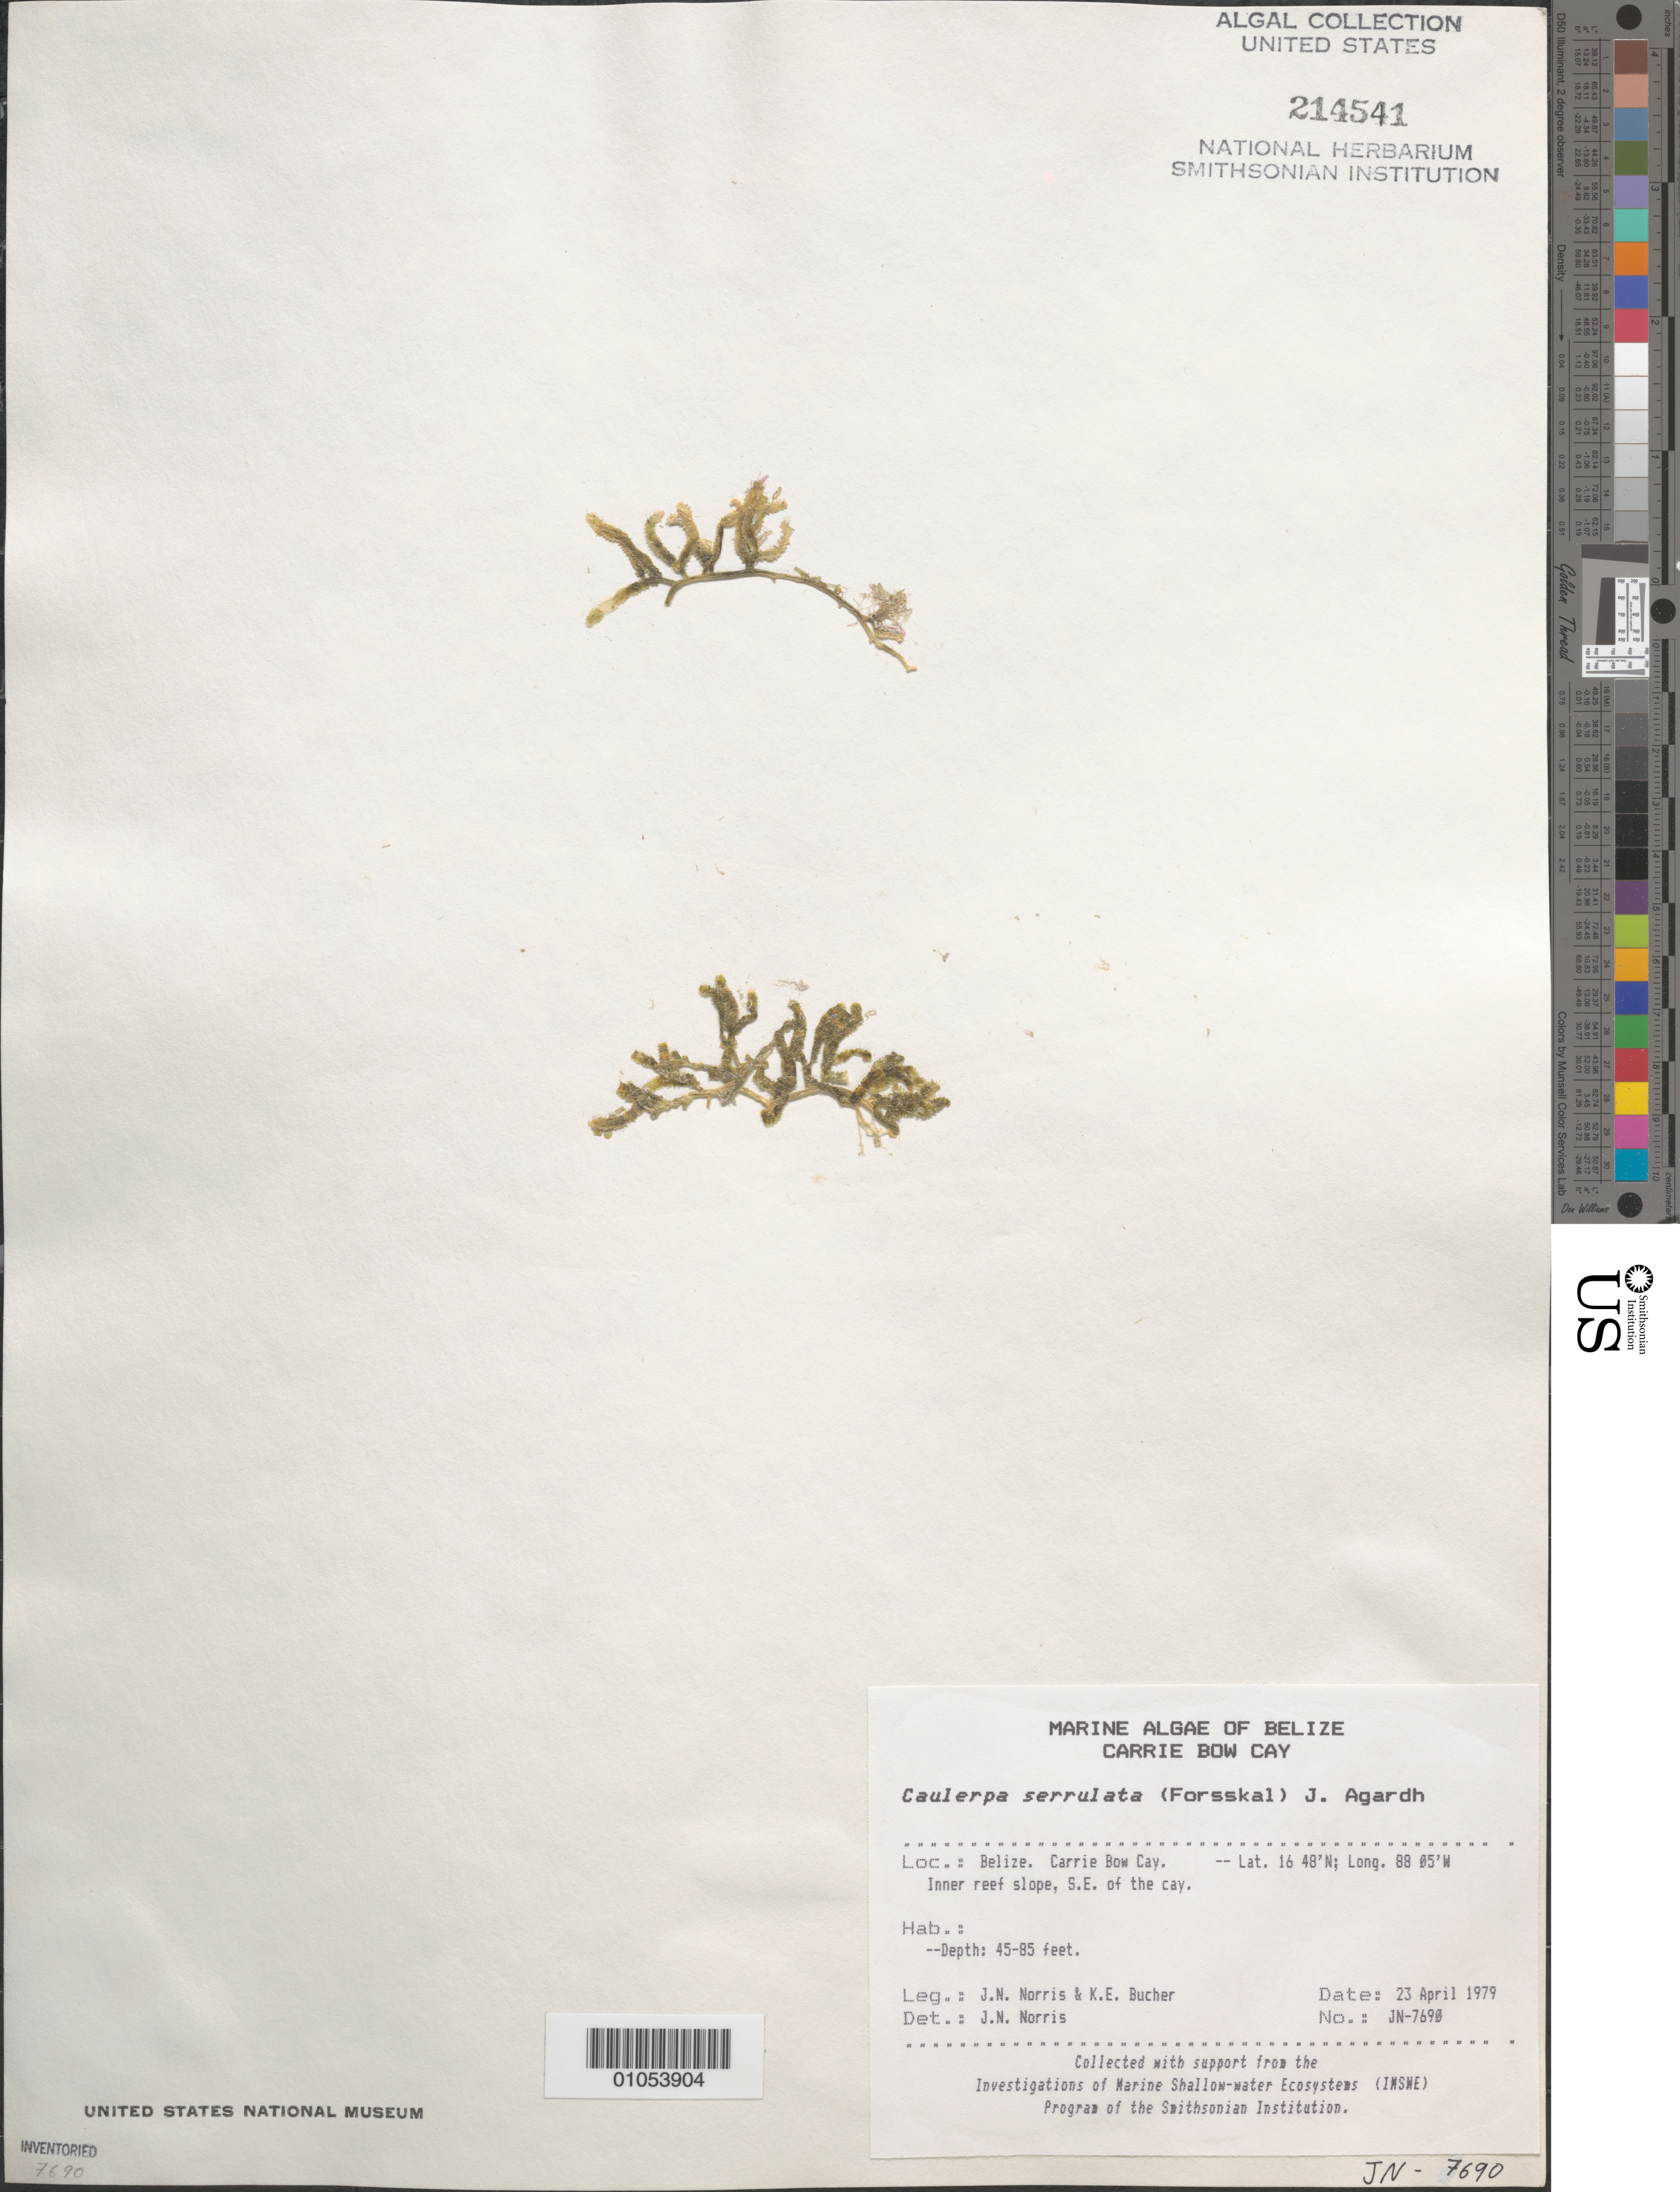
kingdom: Plantae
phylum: Chlorophyta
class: Ulvophyceae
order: Bryopsidales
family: Caulerpaceae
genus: Caulerpa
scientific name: Caulerpa serrulata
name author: (Forssk.) J. Agardh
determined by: Norris, James N.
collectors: J. N. Norris & K. E. Bucher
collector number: JN-7690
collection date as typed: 23 Apr 1979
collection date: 1979-04-23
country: Belize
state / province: Stann Creek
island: Carrie Bow Cay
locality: Southeast of Carrie Bow Cay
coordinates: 16 48'N, 88 05'W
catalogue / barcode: US 214541